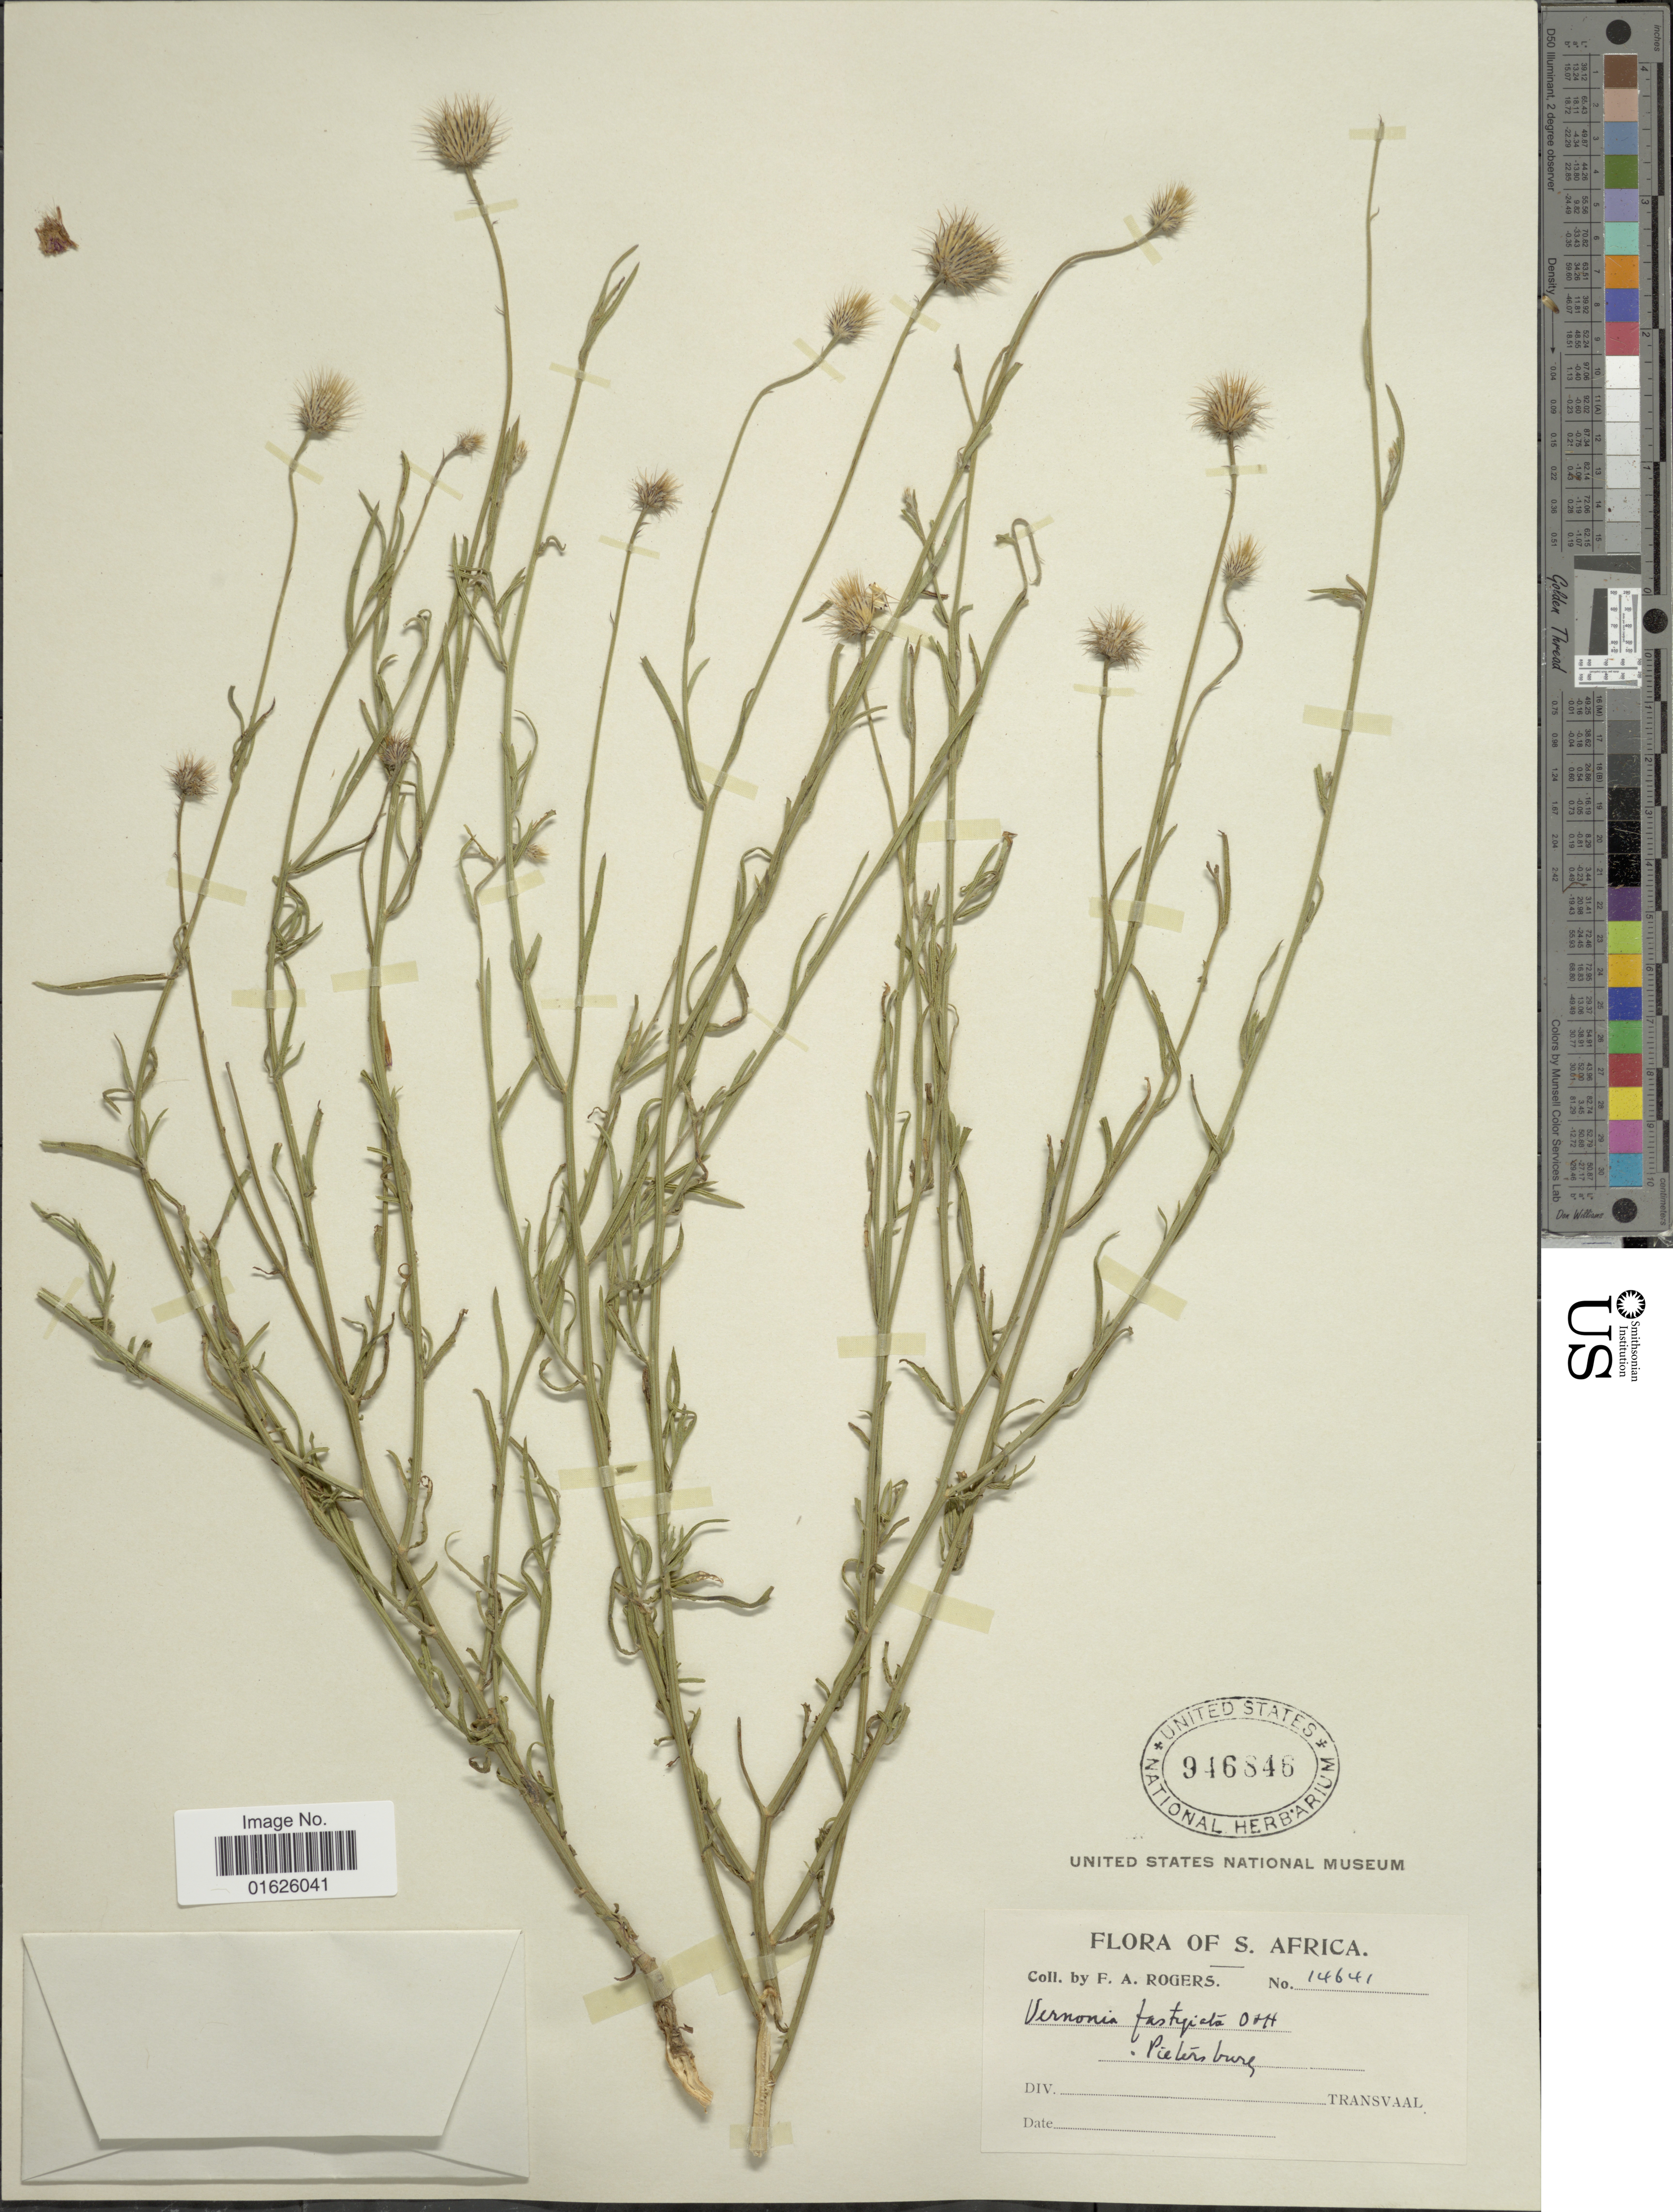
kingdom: Plantae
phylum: Tracheophyta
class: Magnoliopsida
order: Asterales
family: Asteraceae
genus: Parapolydora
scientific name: Parapolydora fastigiata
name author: (Oliv. & Hiern in Oliv.) H. Rob.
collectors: F. A. Rogers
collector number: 14641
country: South Africa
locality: Pietersburg.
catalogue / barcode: US 946846